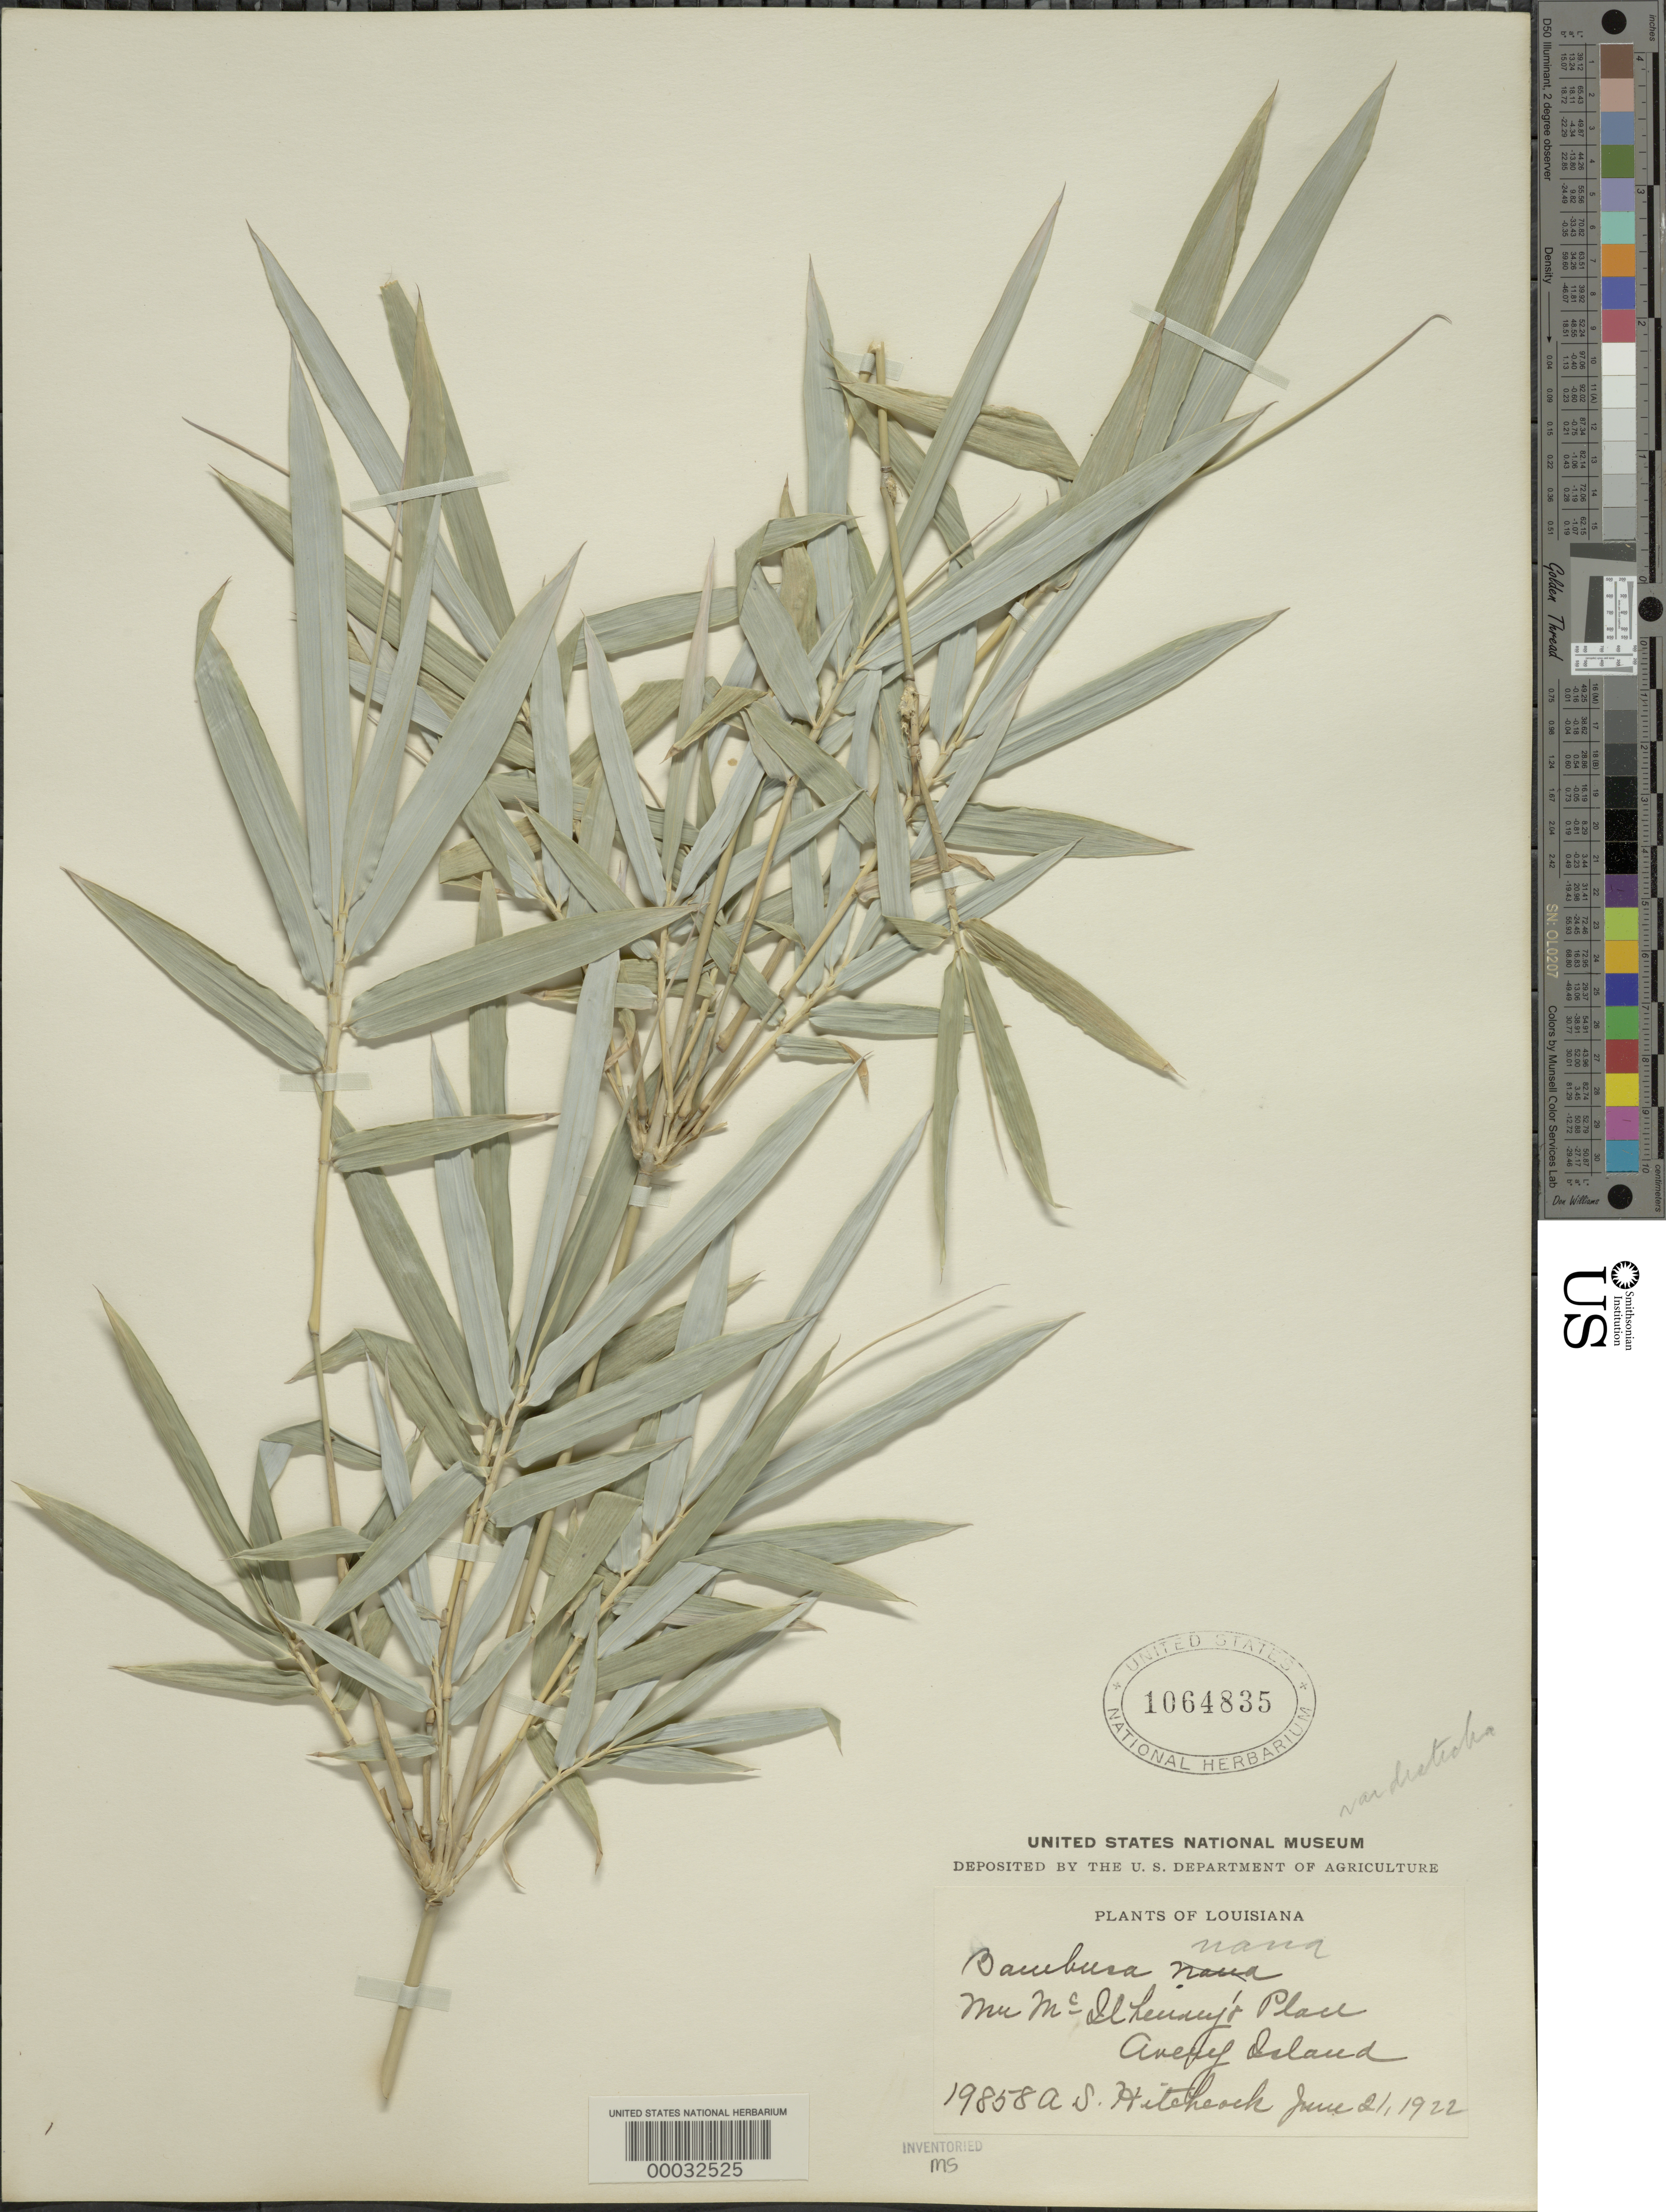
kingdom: Plantae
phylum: Tracheophyta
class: Liliopsida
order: Poales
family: Poaceae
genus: Bambusa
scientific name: Bambusa multiplex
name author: (Lour.) Raeusch. ex Schult. & Schult. f.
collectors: A. S. Hitchcock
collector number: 19858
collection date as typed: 21 Jun 1922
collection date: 1922-06-21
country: United States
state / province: Louisiana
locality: Avery island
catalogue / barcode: US 1064835